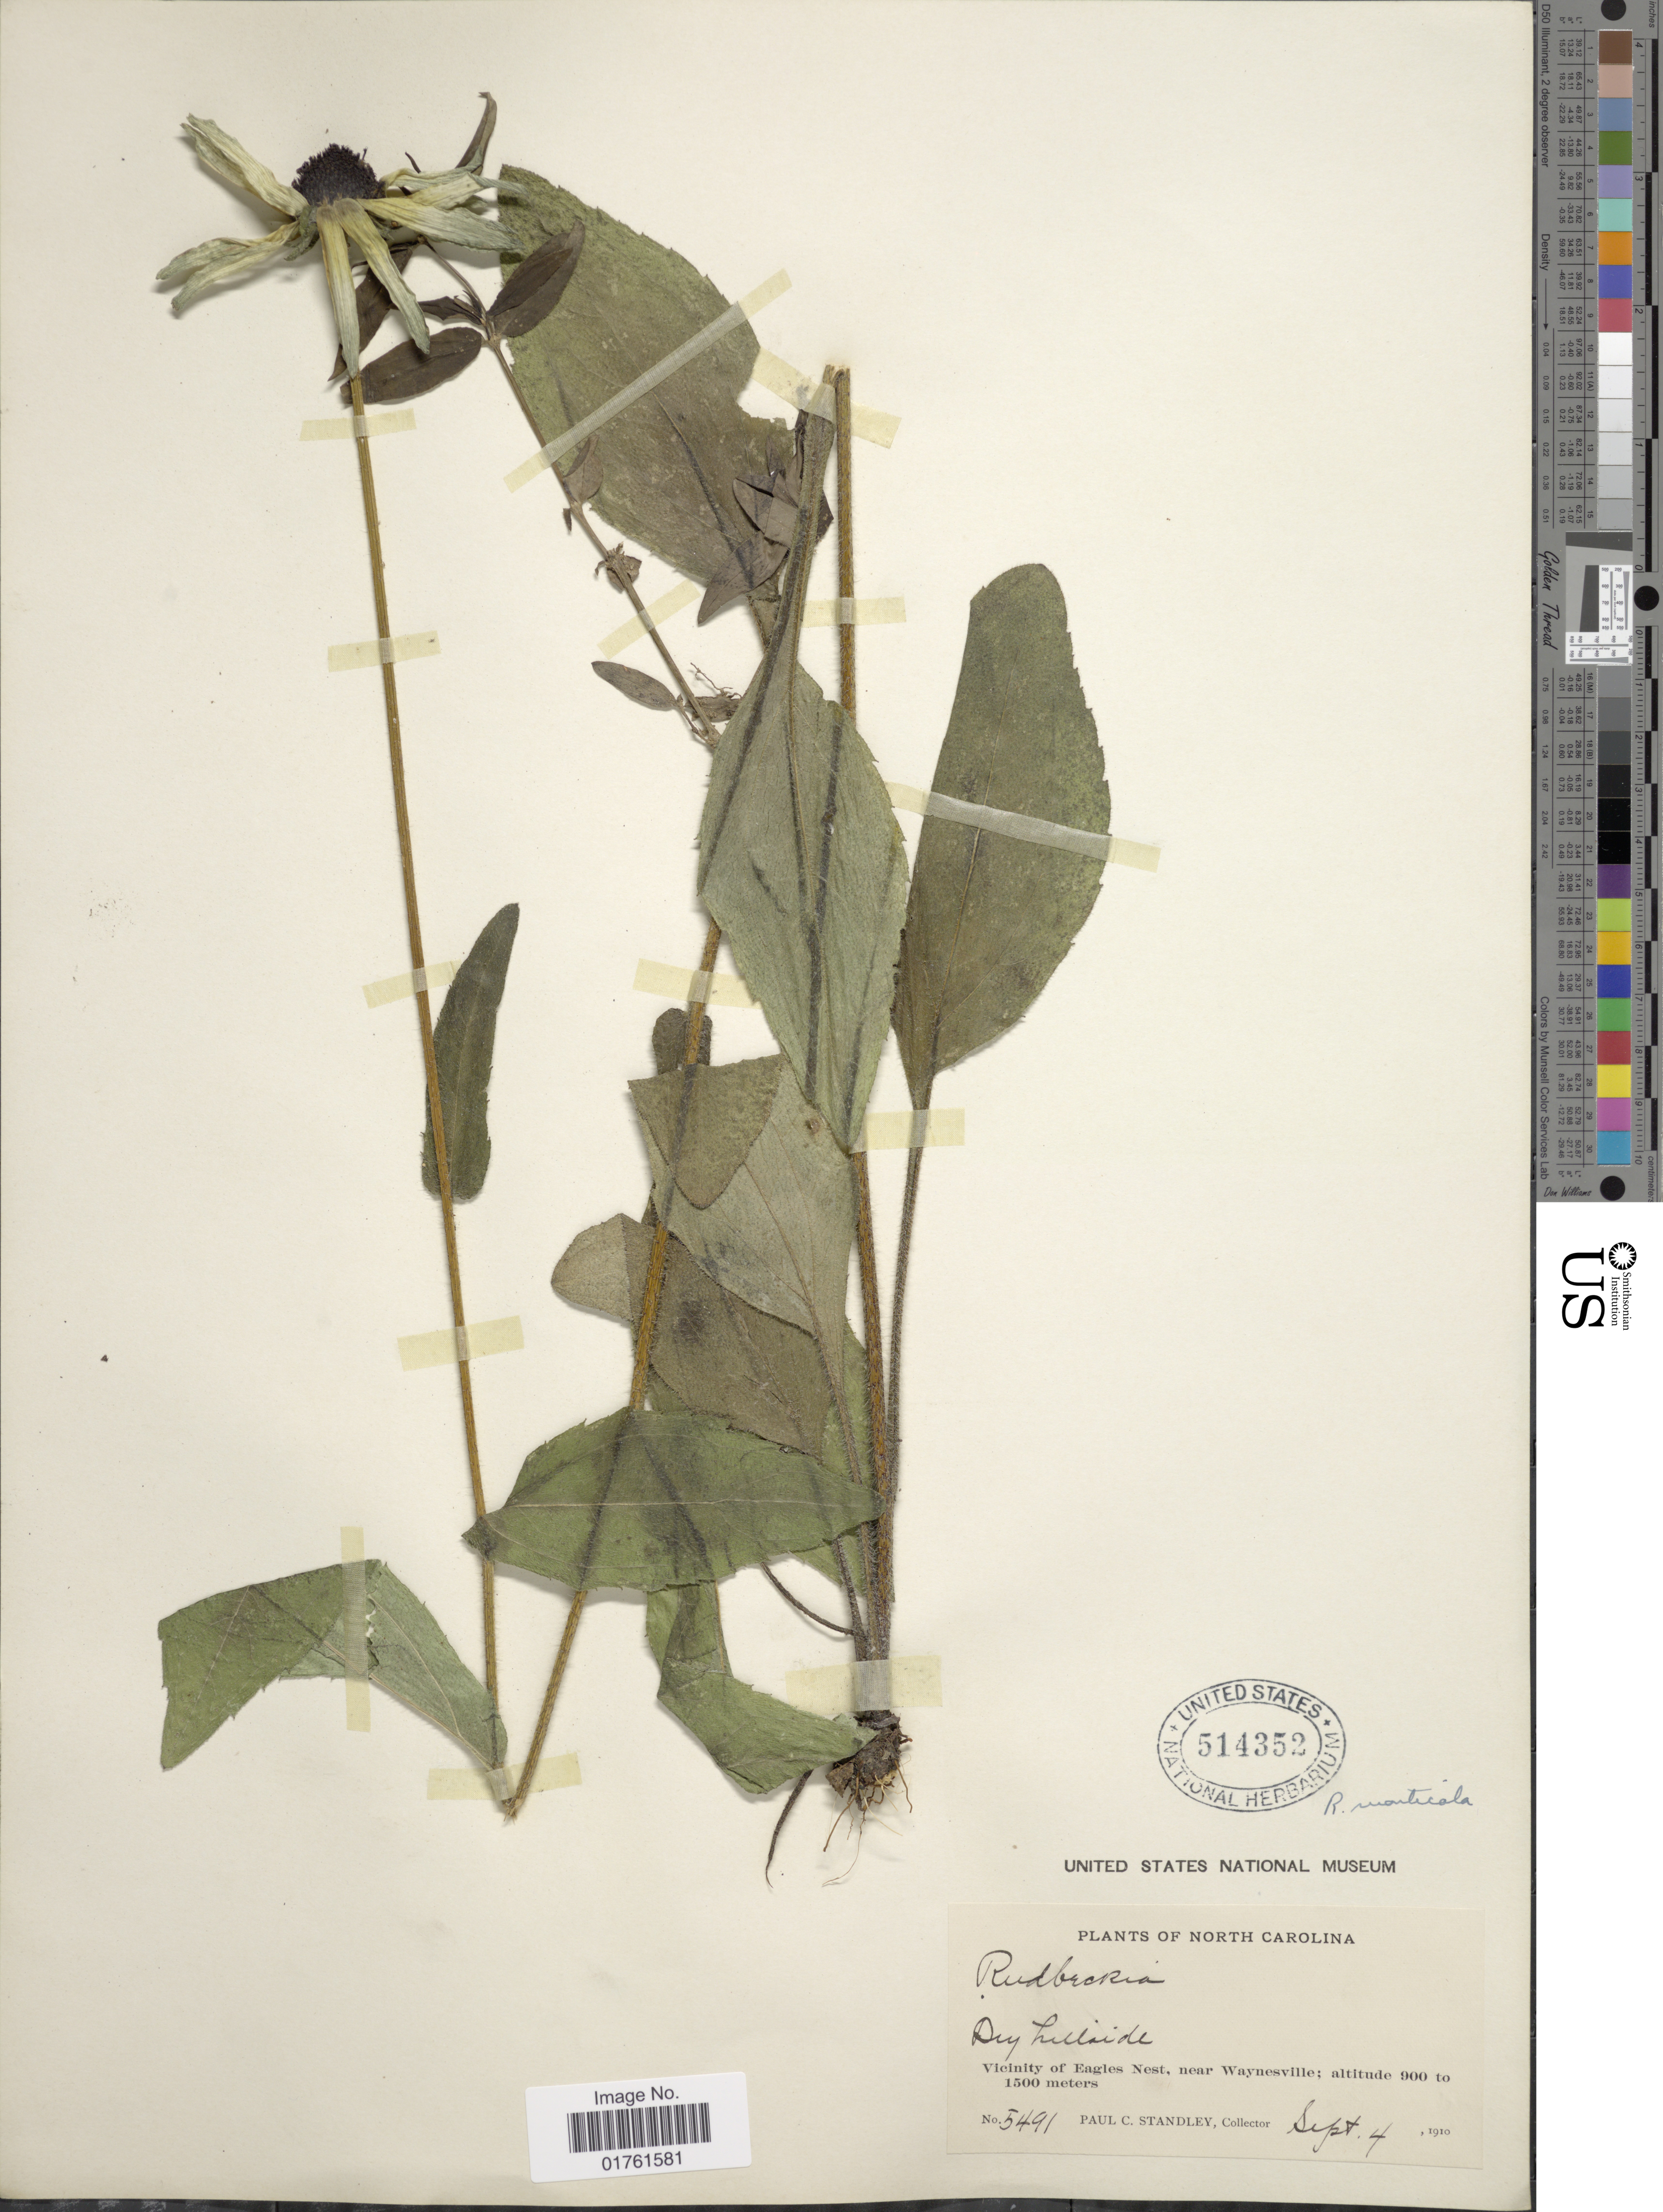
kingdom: Plantae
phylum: Tracheophyta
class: Magnoliopsida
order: Asterales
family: Asteraceae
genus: Rudbeckia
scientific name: Rudbeckia monticola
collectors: P. C. Standley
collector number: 5491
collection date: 1910-09-04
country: United States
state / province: North Carolina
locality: Dry hillside, Vicinity of Eagles Nest, near Waynesville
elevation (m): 900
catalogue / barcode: US 514352